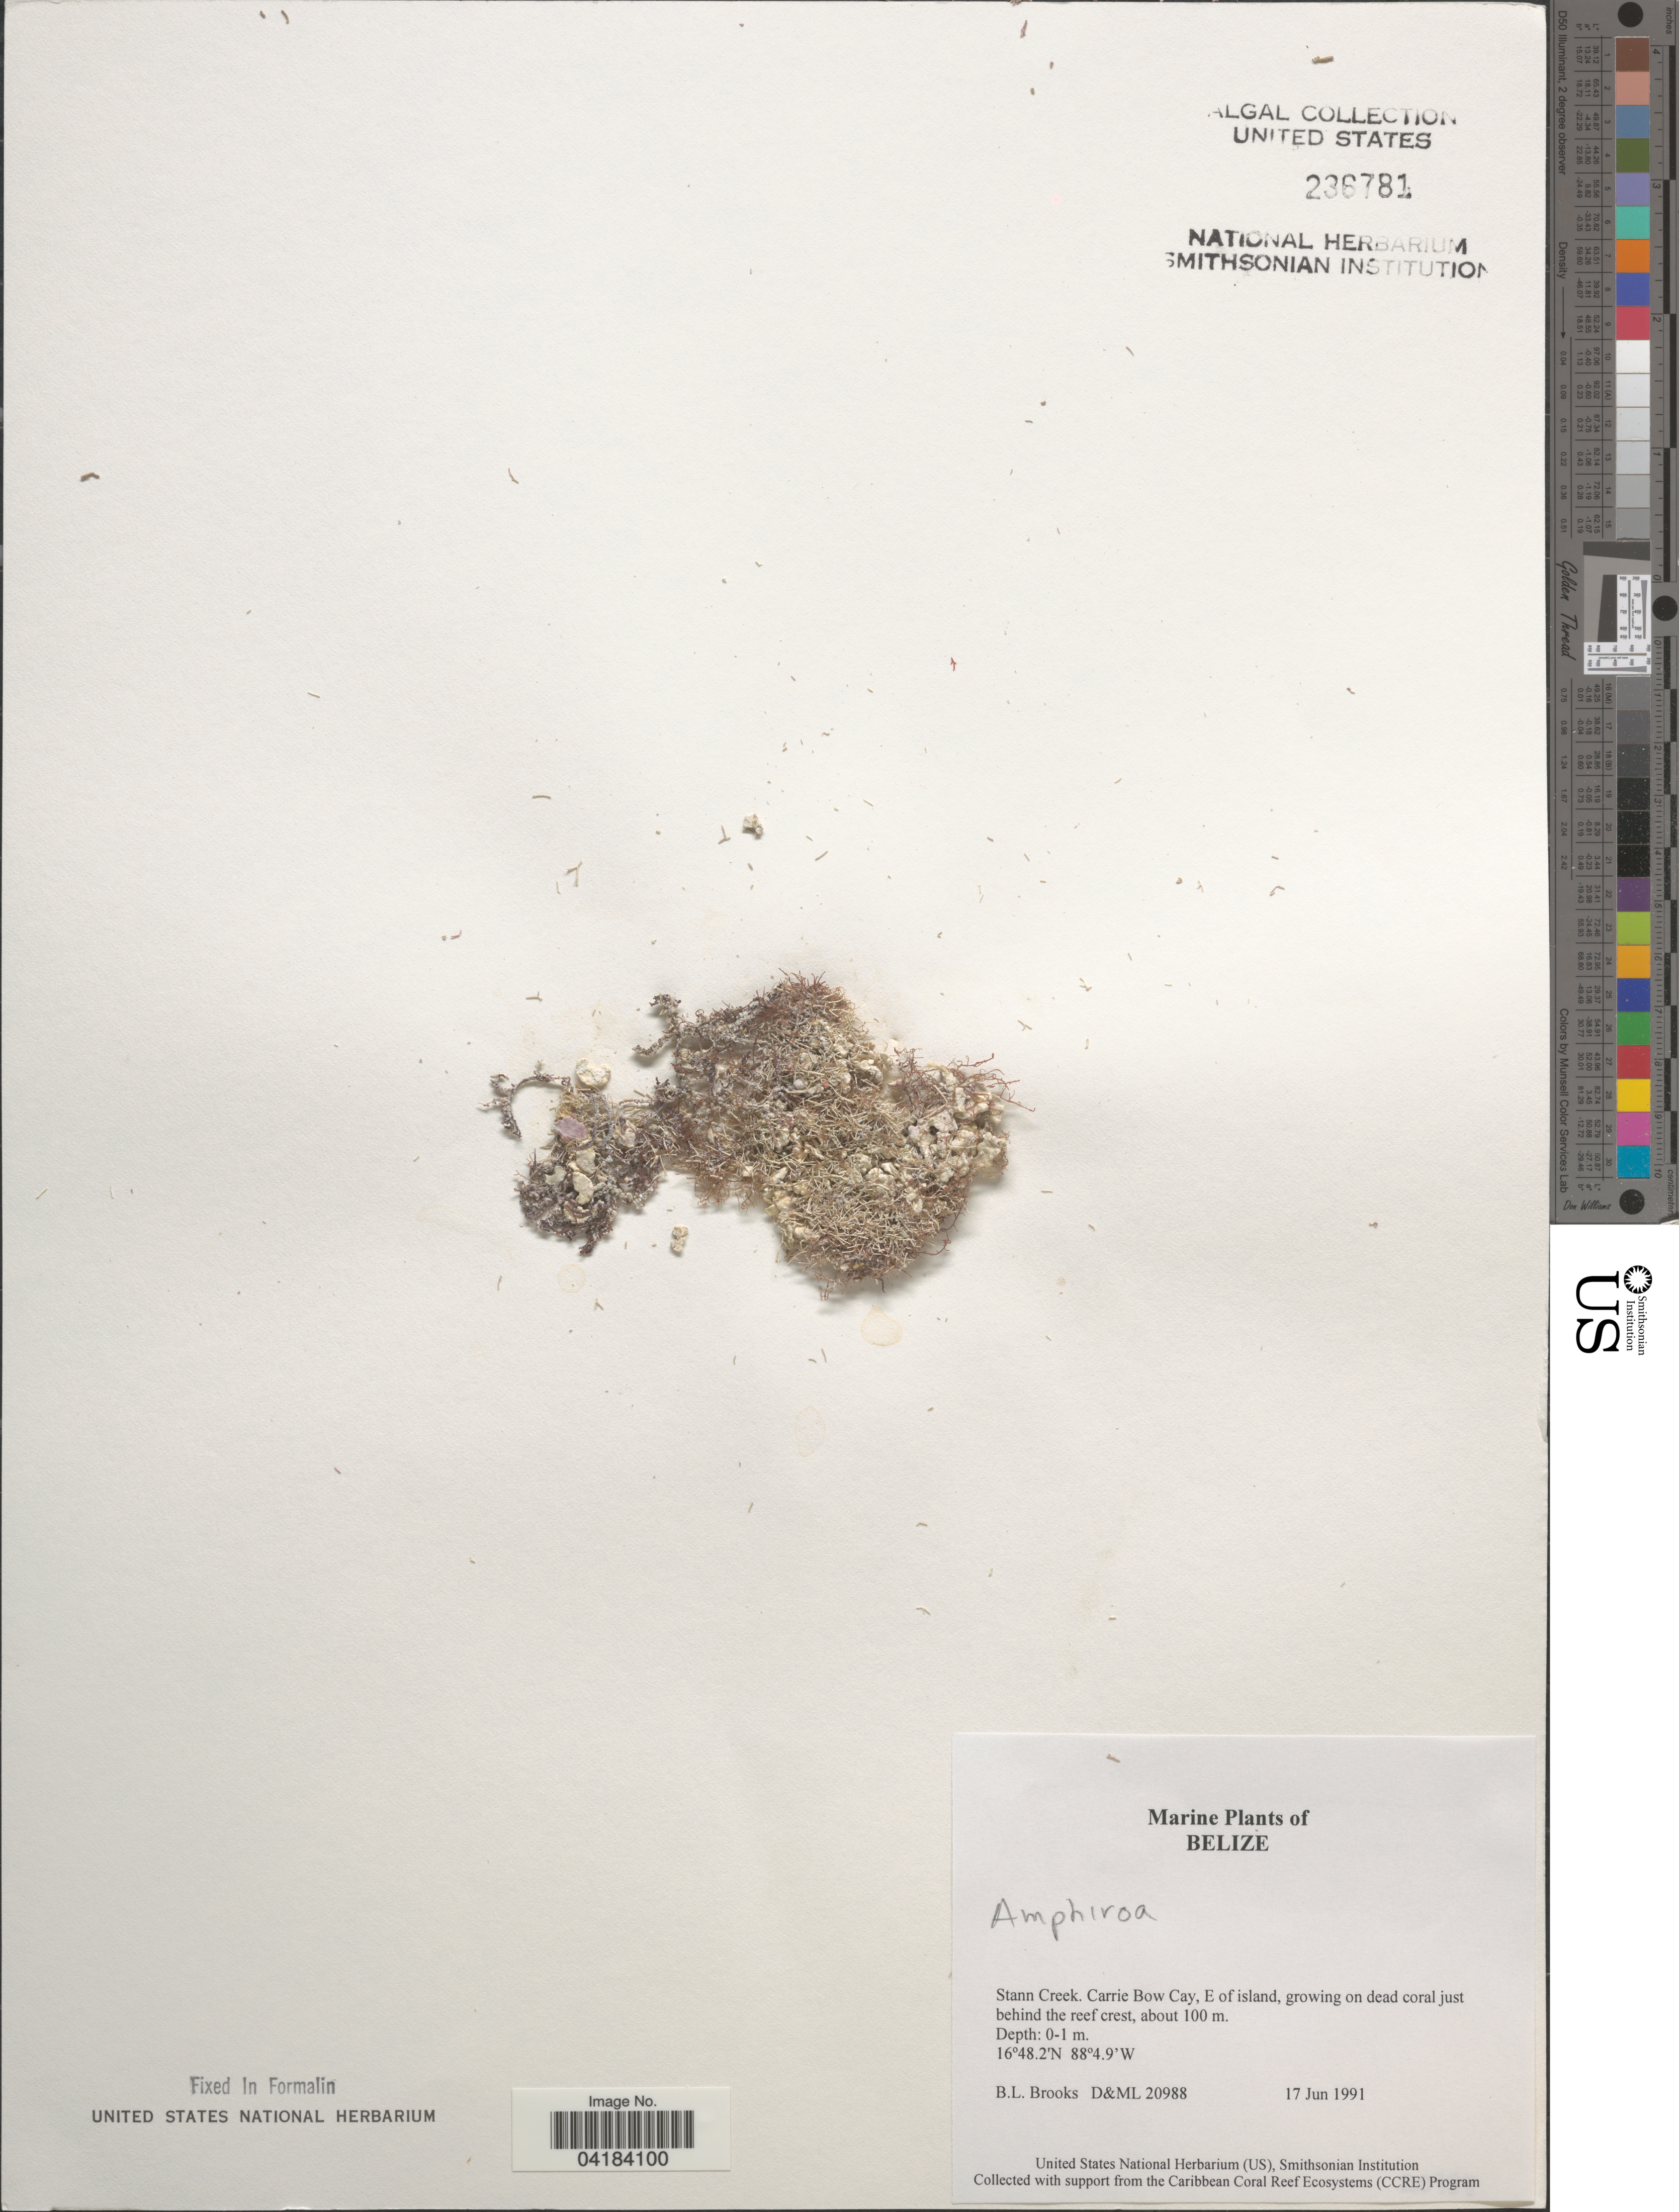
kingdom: Plantae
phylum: Rhodophyta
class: Florideophyceae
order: Corallinales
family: Lithophyllaceae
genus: Amphiroa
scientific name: Amphiroa sp.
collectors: B. Brooks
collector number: D&ML20988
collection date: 1991-06-17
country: Belize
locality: Stann Creek. Carrie Bow Cay, E of island, growing on dead coral just behind the reef crest.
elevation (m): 100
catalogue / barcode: US 236781